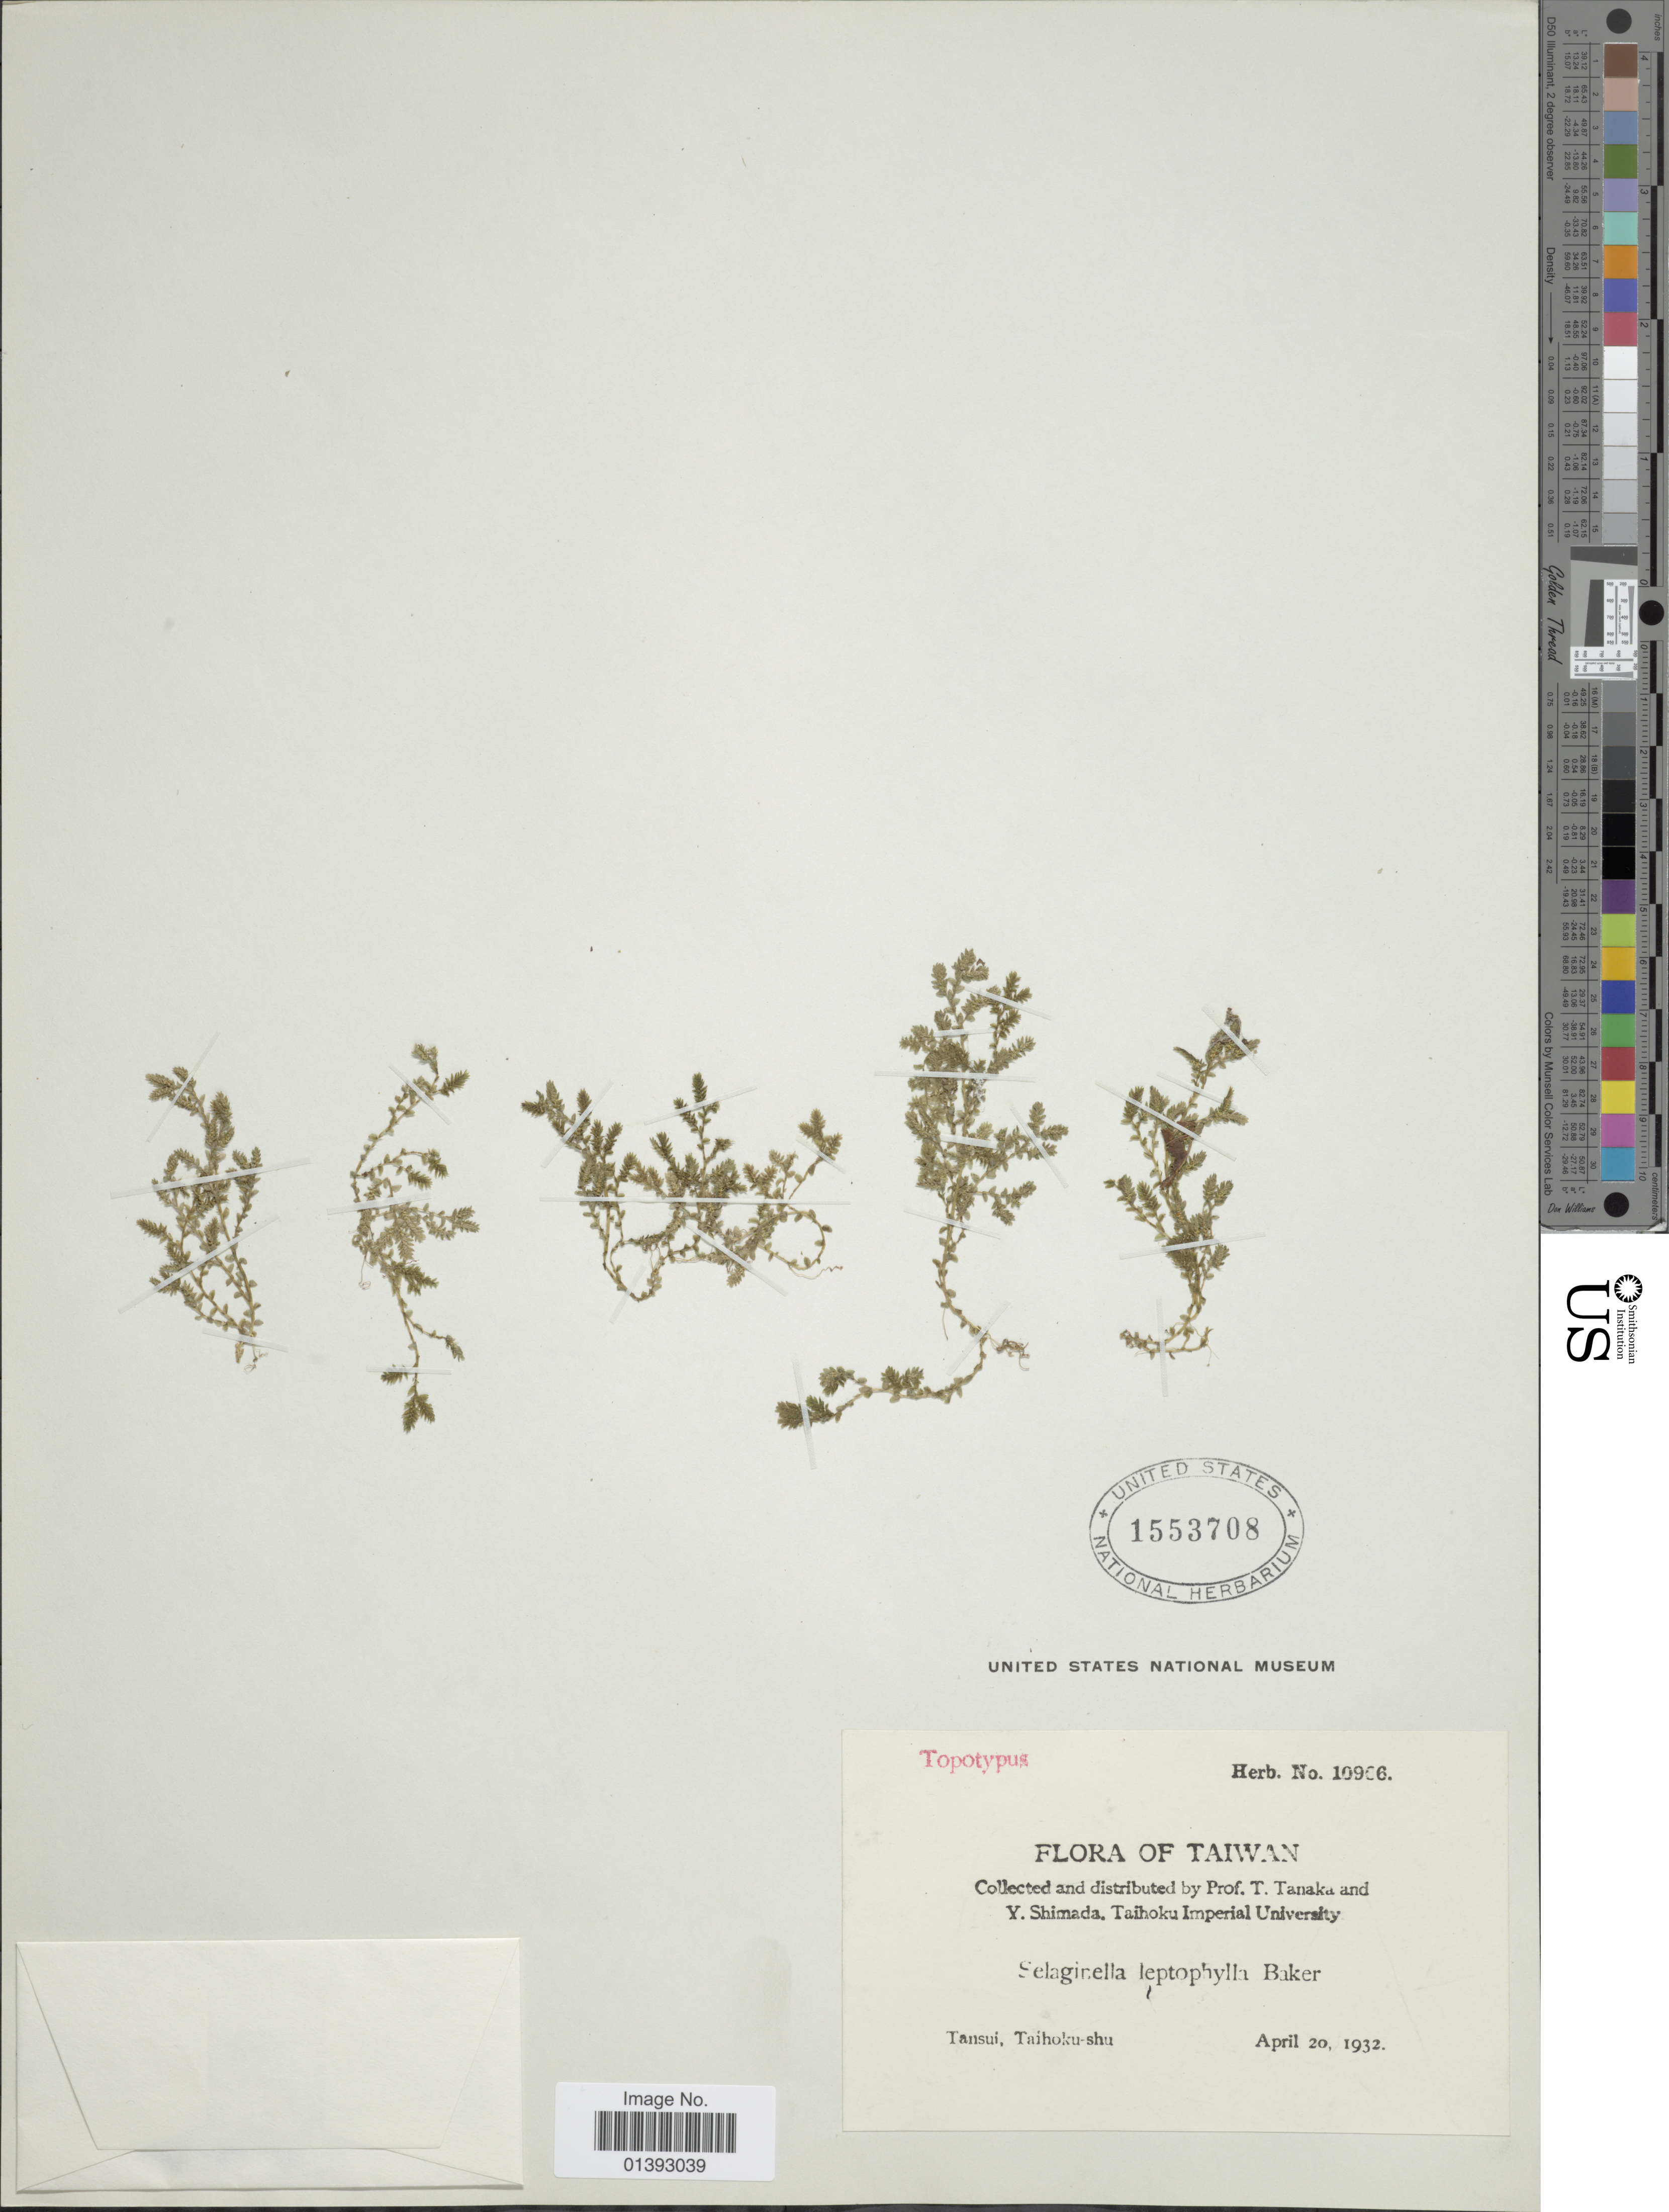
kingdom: Plantae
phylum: Tracheophyta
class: Lycopodiopsida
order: Selaginellales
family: Selaginellaceae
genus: Selaginella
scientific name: Selaginella leptophylla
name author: Baker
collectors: T. Tanaka & Y. Shimada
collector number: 10966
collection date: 1932-04-20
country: Taiwan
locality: Tansui, Taihoku-shu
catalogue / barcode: US 1553708